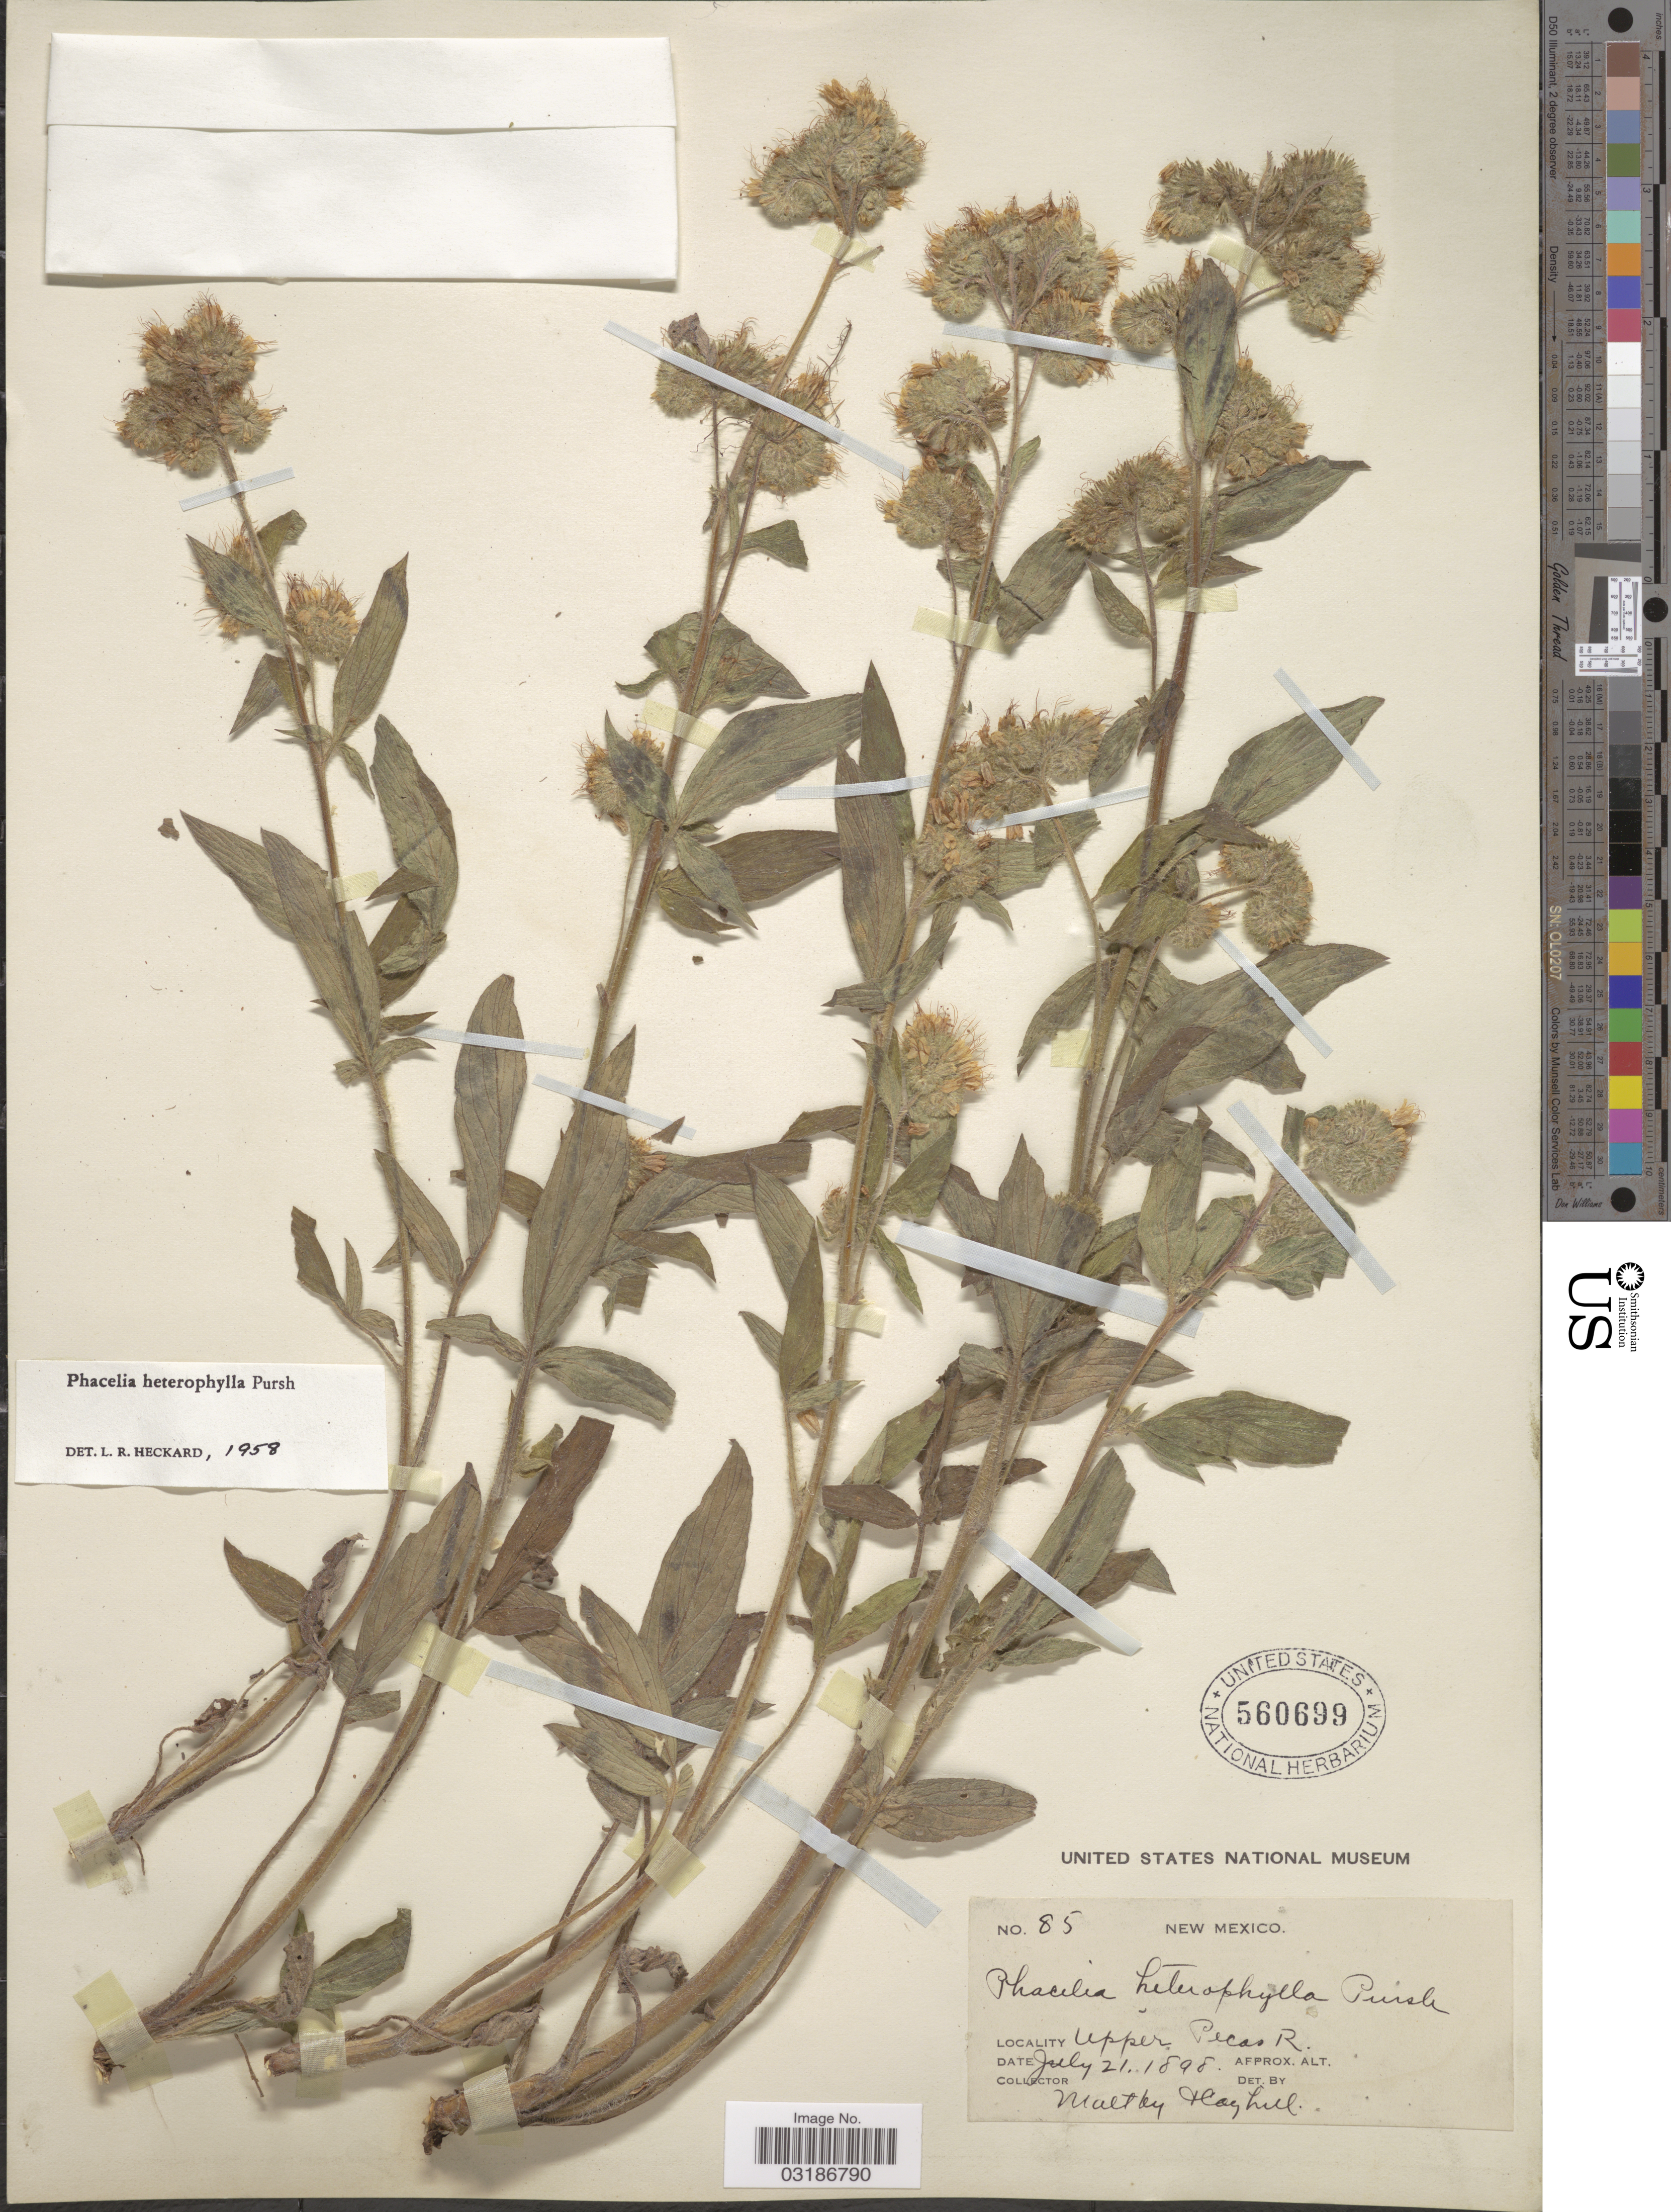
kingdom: Plantae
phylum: Tracheophyta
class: Magnoliopsida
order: Boraginales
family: Hydrophyllaceae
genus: Phacelia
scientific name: Phacelia heterophylla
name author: Pursh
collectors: M. Mcayhill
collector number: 85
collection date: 1898-07-21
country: United States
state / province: New Mexico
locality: Upper Pecas R.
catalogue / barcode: US 560699